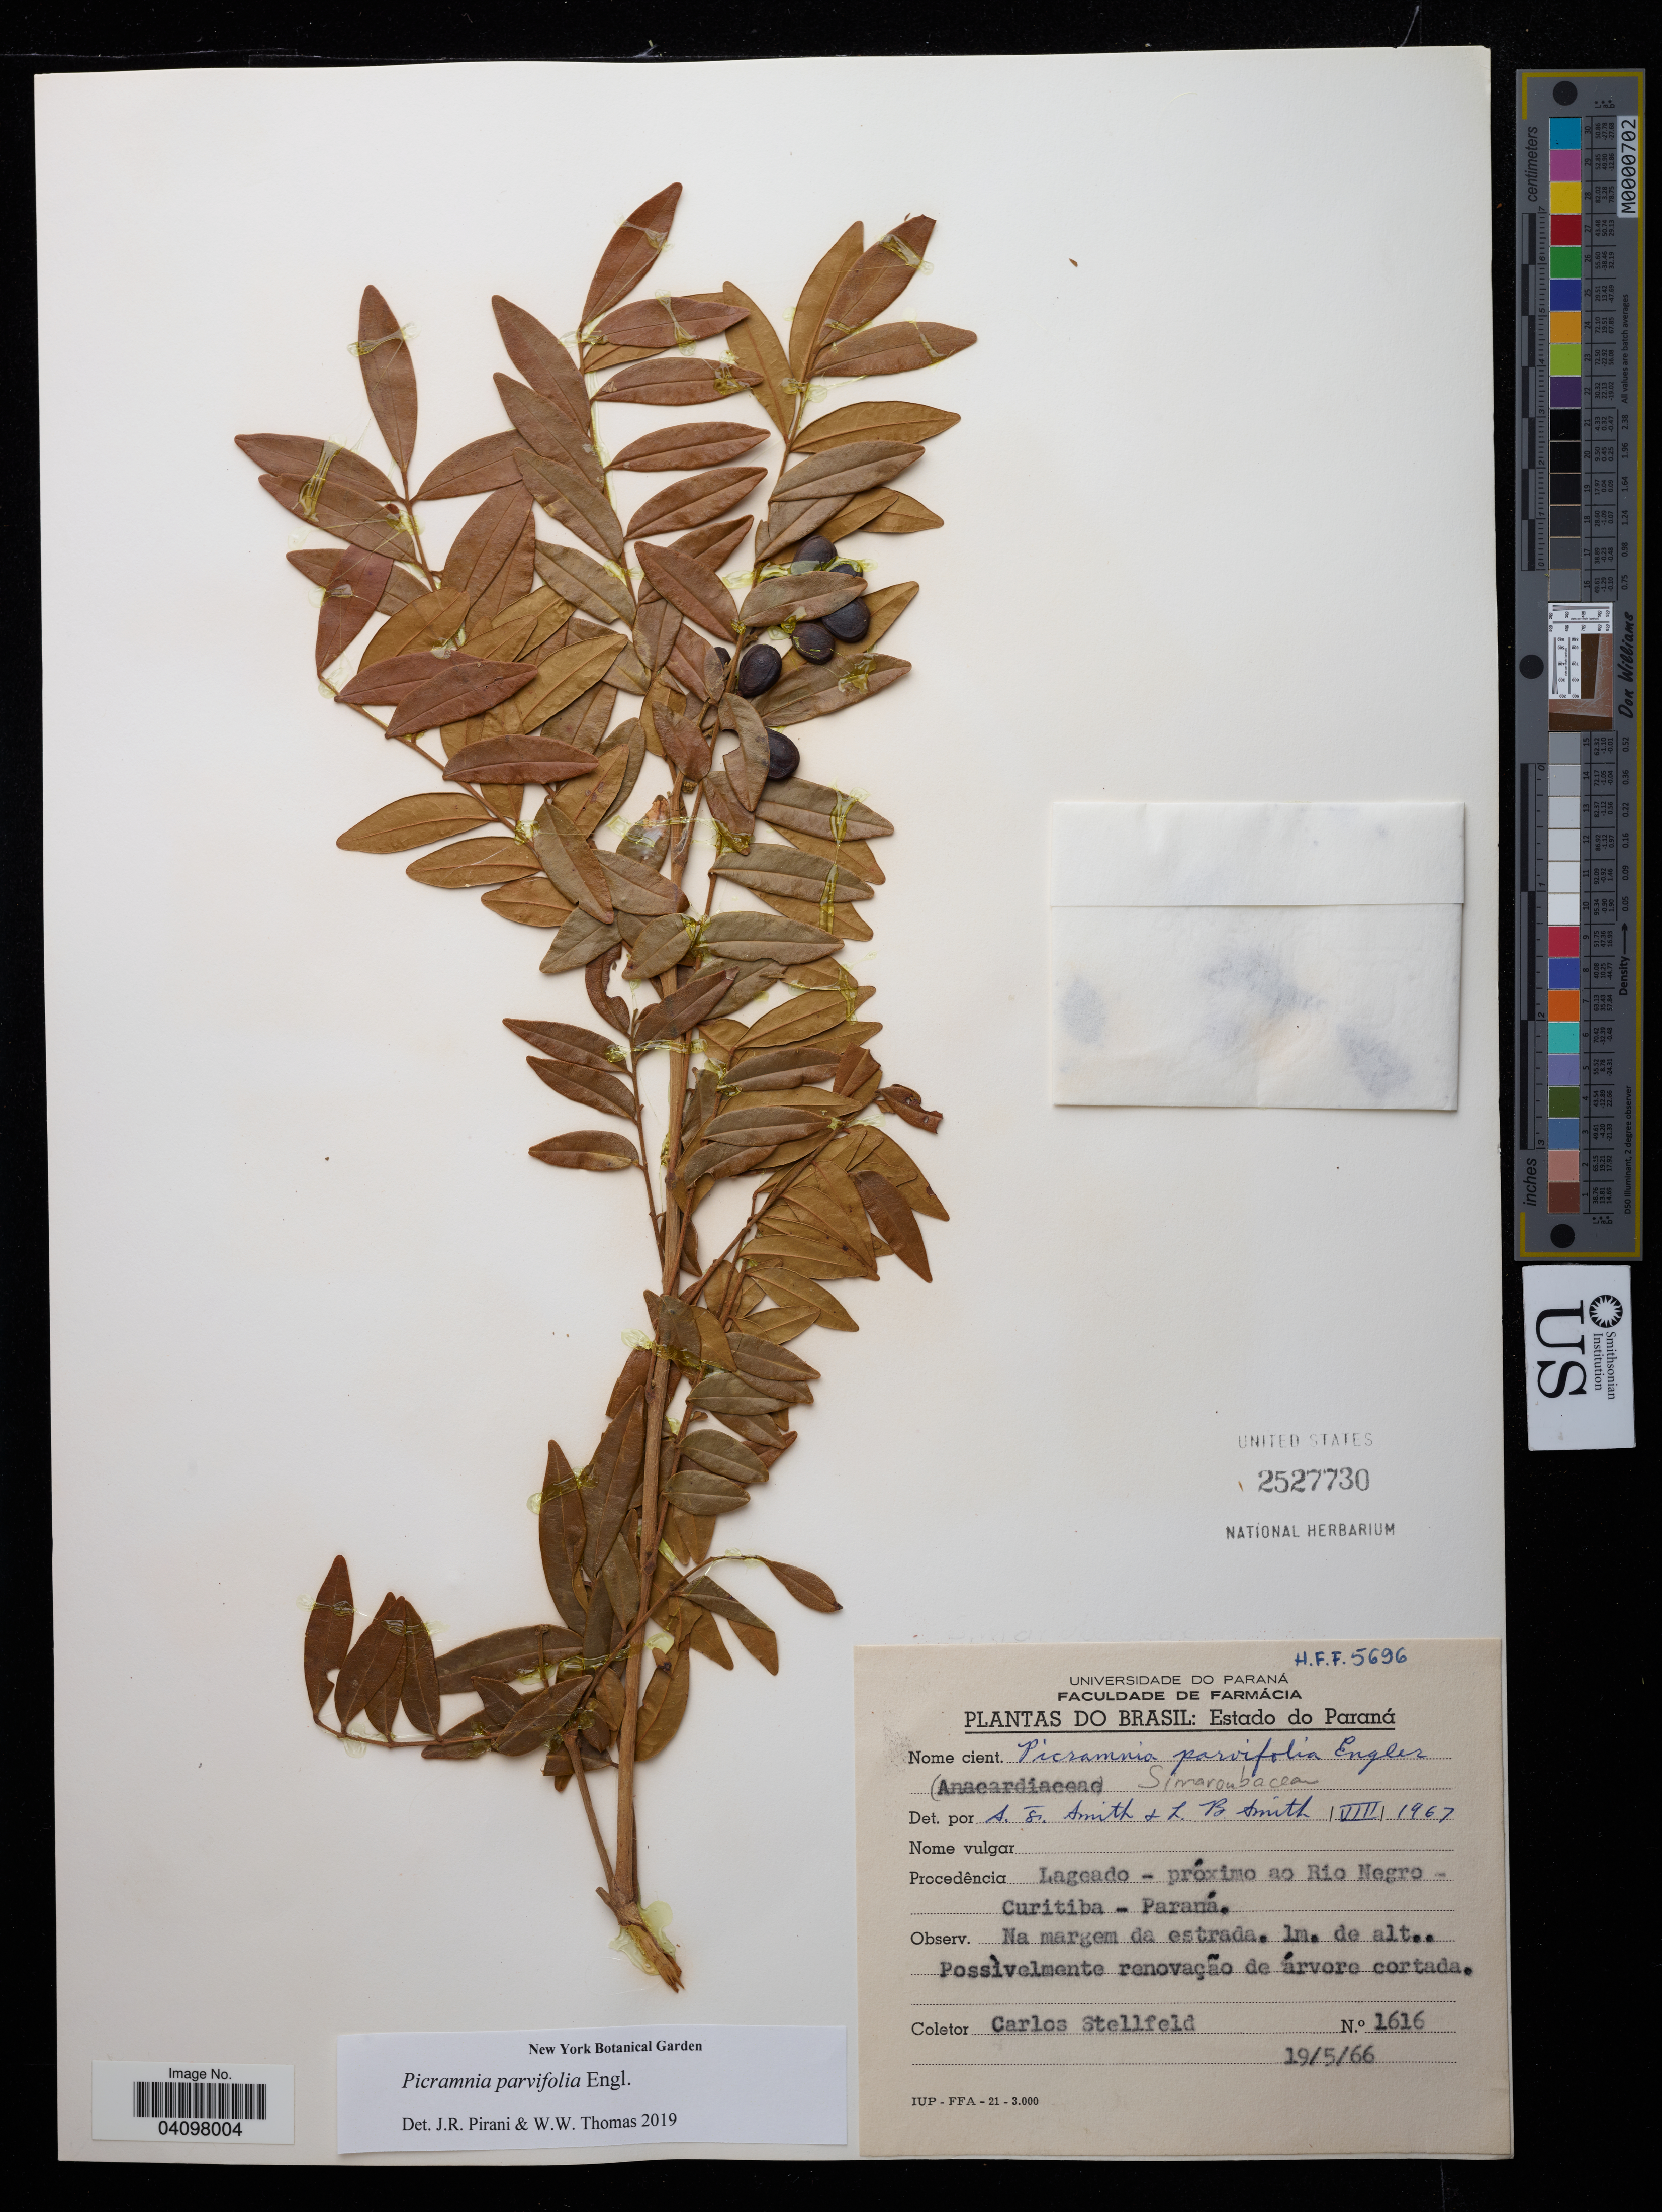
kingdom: Plantae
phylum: Tracheophyta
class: Magnoliopsida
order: Picramniales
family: Picramniaceae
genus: Picramnia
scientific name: Picramnia parvifolia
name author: Engl.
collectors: C. Stellfeld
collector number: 1616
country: Brazil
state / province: Paraná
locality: Lageado - próximo ao Rio Negro - Curitiba - Paraná.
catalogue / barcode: US 2527730